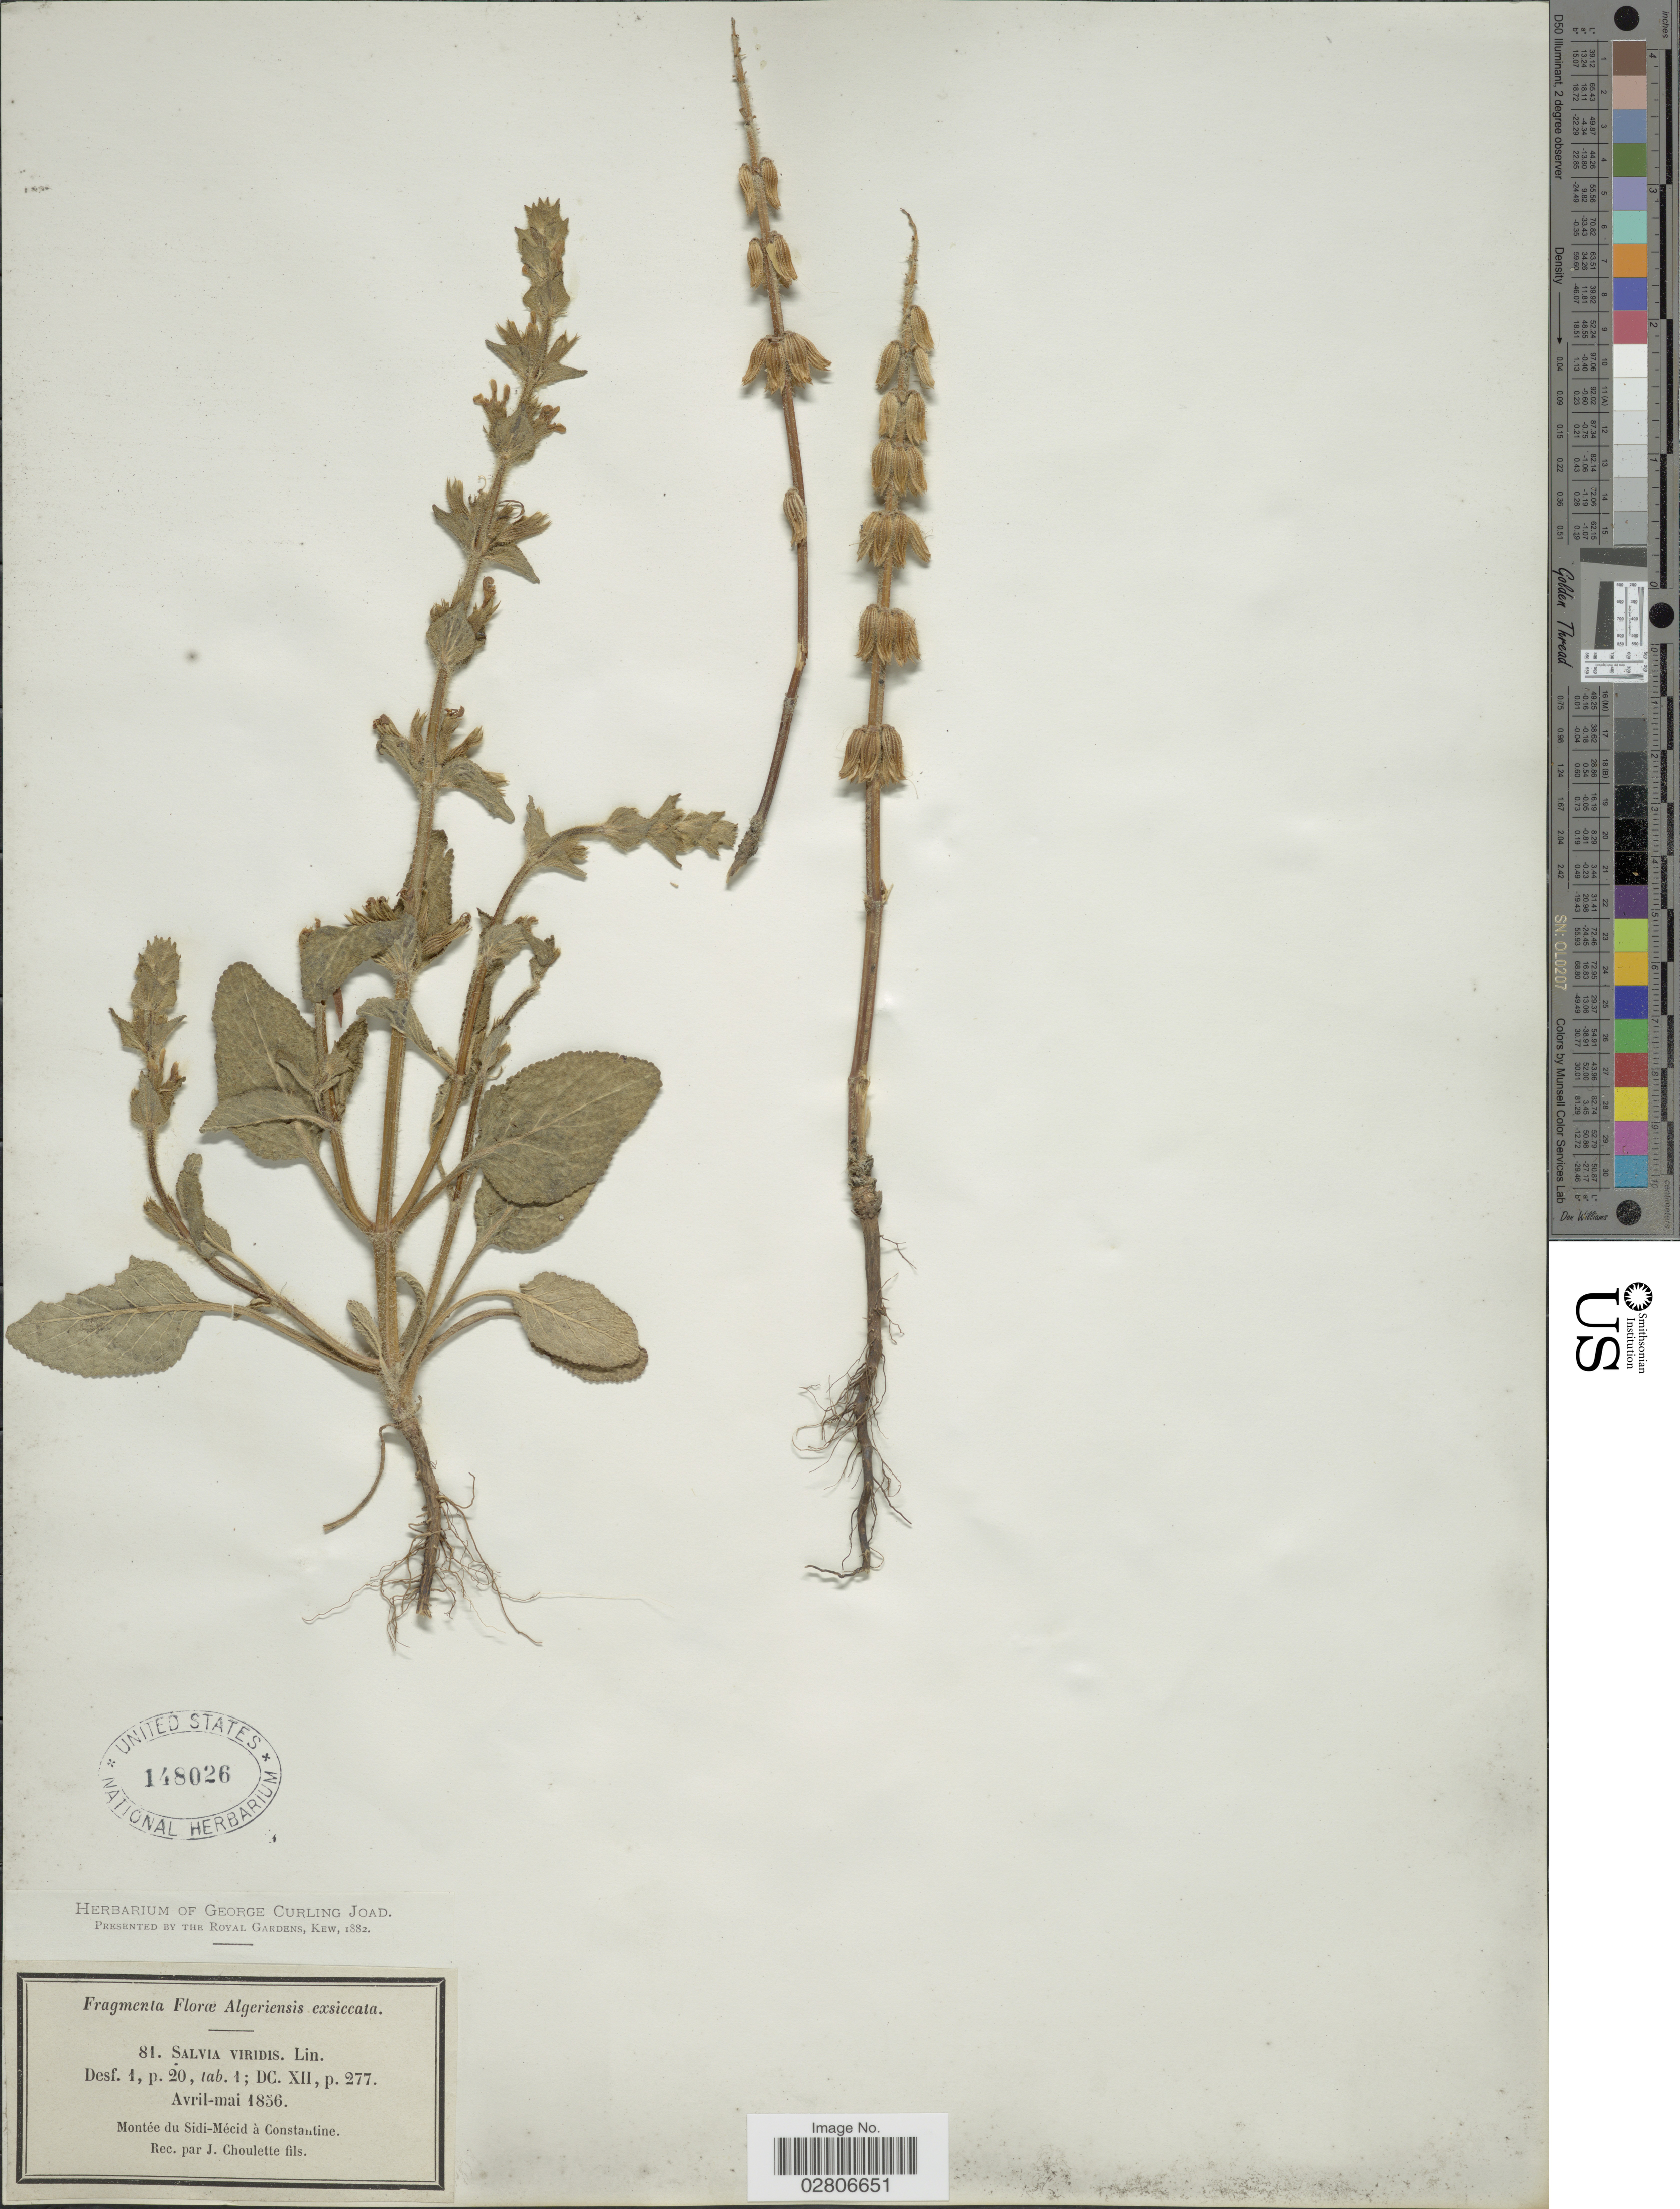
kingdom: Plantae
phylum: Tracheophyta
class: Magnoliopsida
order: Lamiales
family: Lamiaceae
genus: Salvia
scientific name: Salvia viridis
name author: L.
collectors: J. Choulette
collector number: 81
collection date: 1856-04/1856-05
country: Algeria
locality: Montée du Sidi-Mécid à Constantine.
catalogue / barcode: US 148026